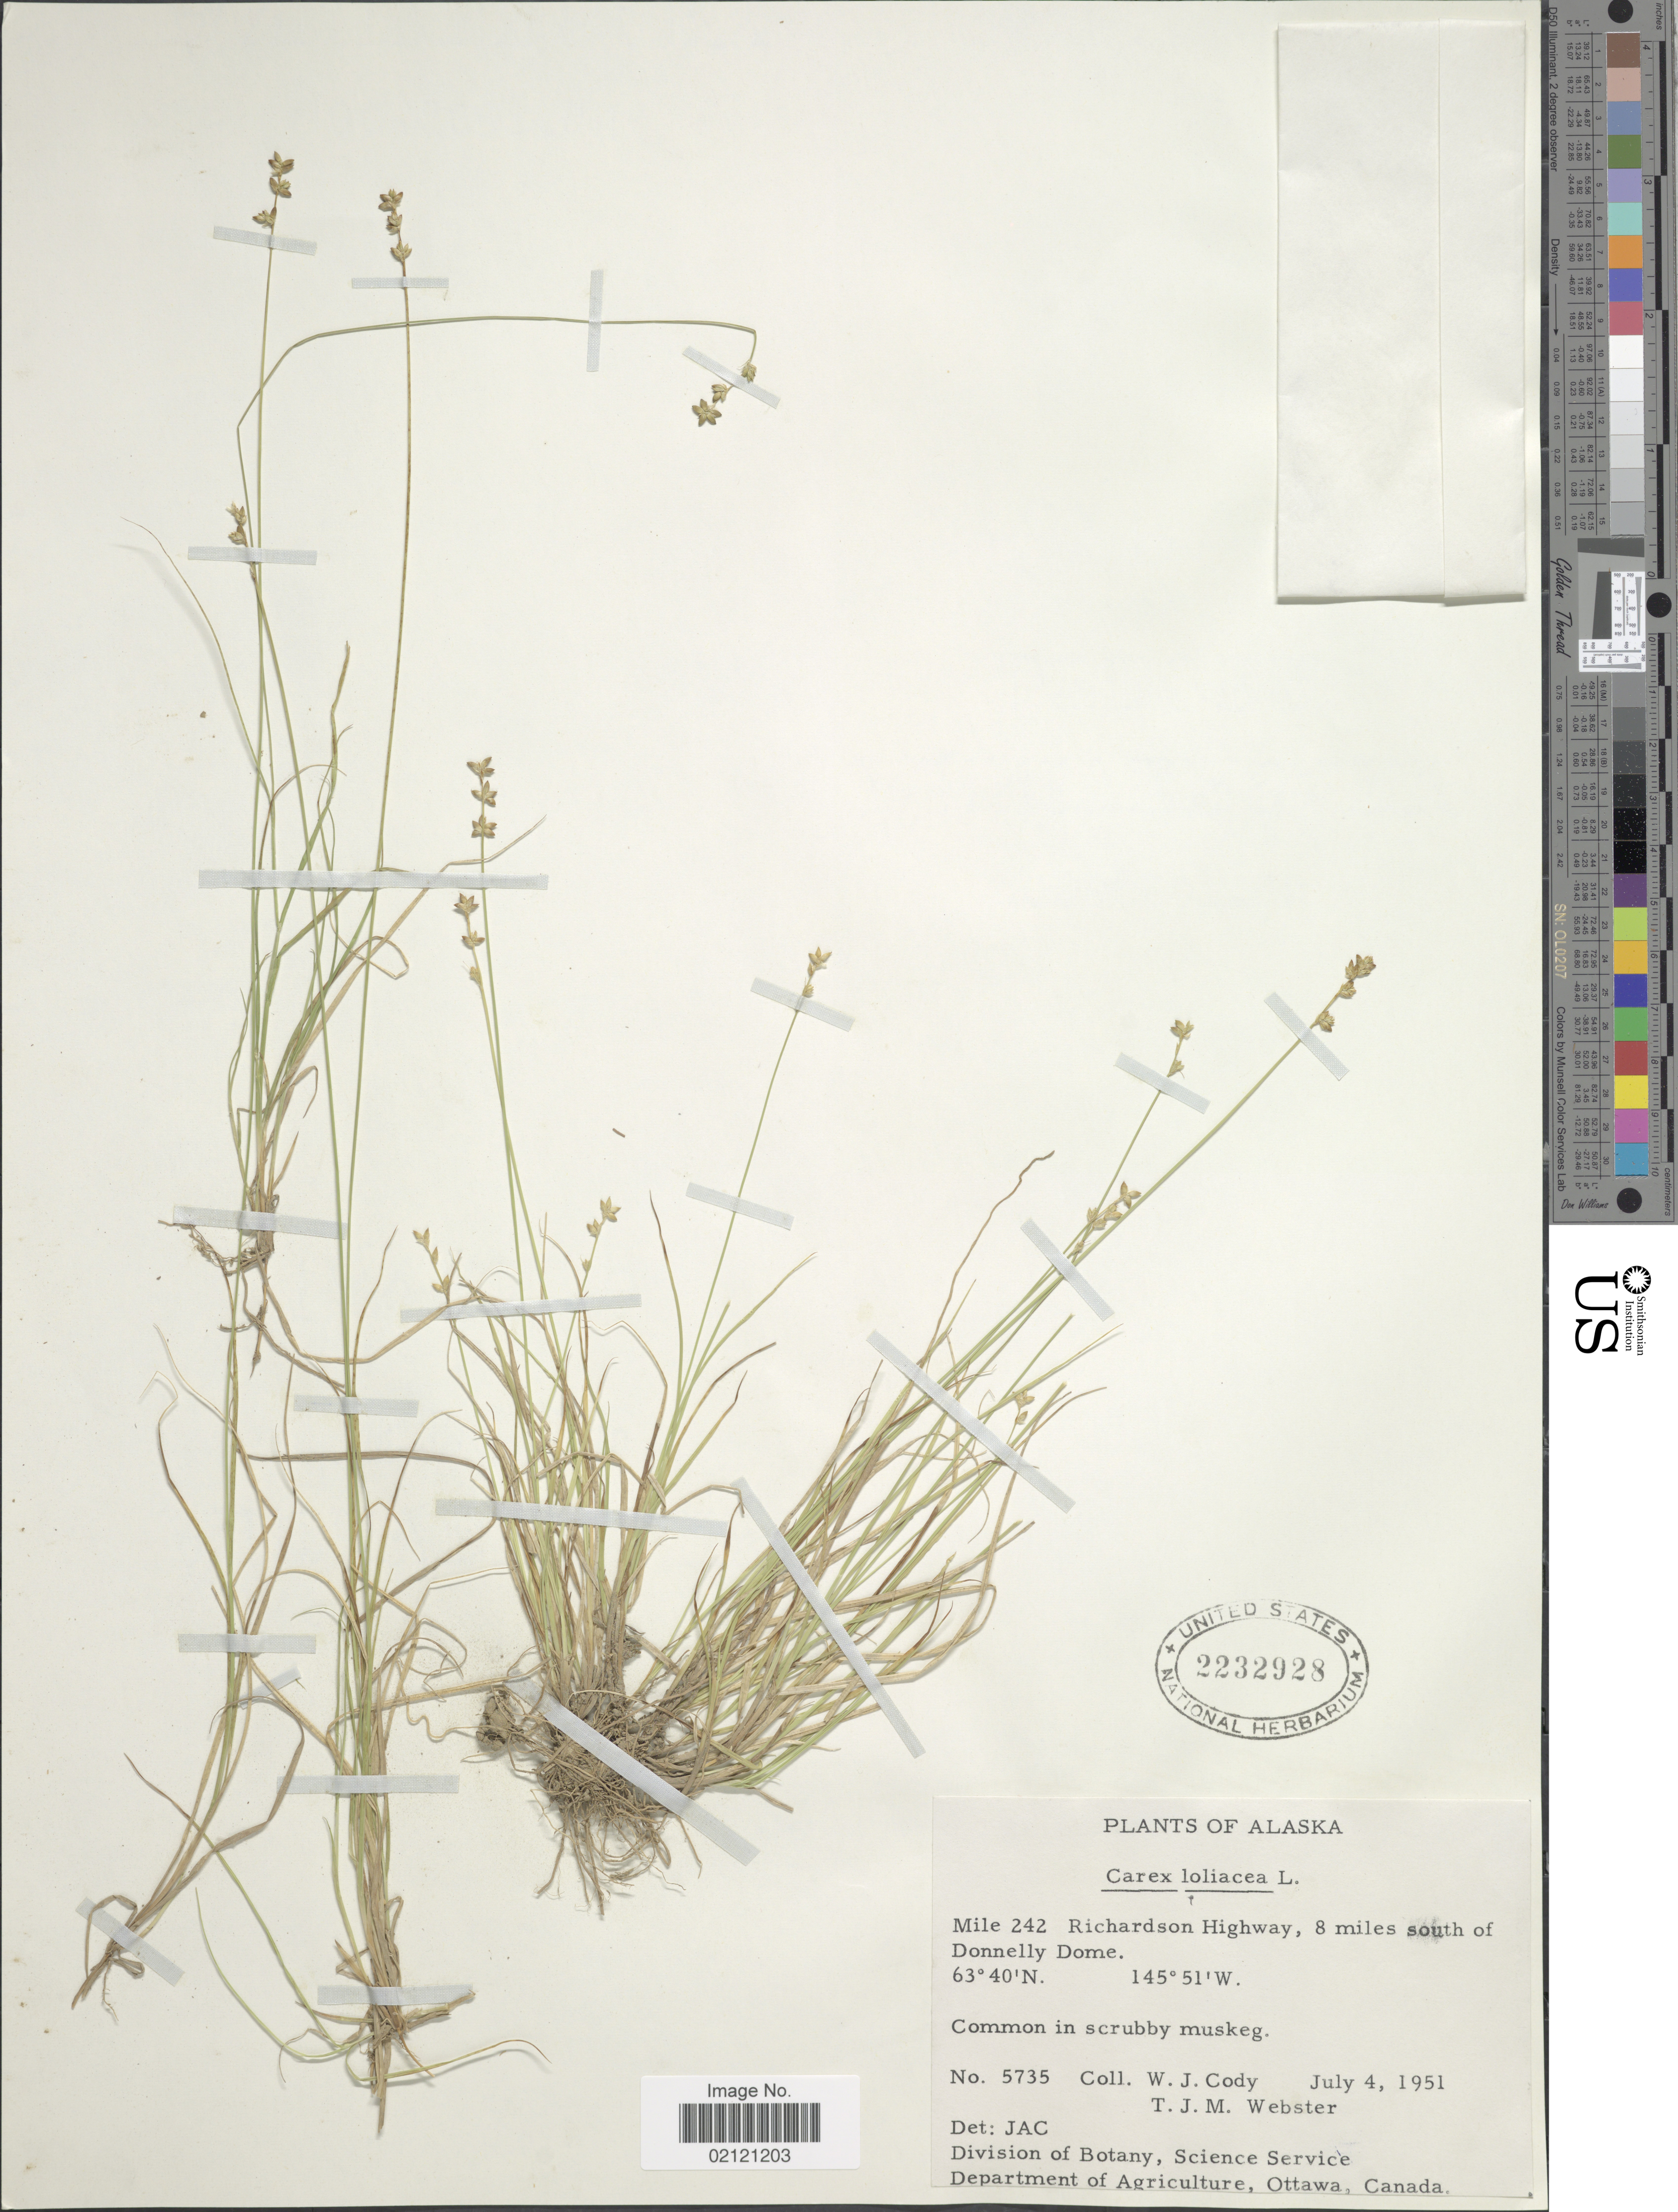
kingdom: Plantae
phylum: Tracheophyta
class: Liliopsida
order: Poales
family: Cyperaceae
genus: Carex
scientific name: Carex loliacea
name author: L.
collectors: W. Cody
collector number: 5735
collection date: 1951-07-04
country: United States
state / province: Alaska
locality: Mile 242 Richardson Highway, 8 miles south of Donnelly Dome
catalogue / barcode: US 2232928